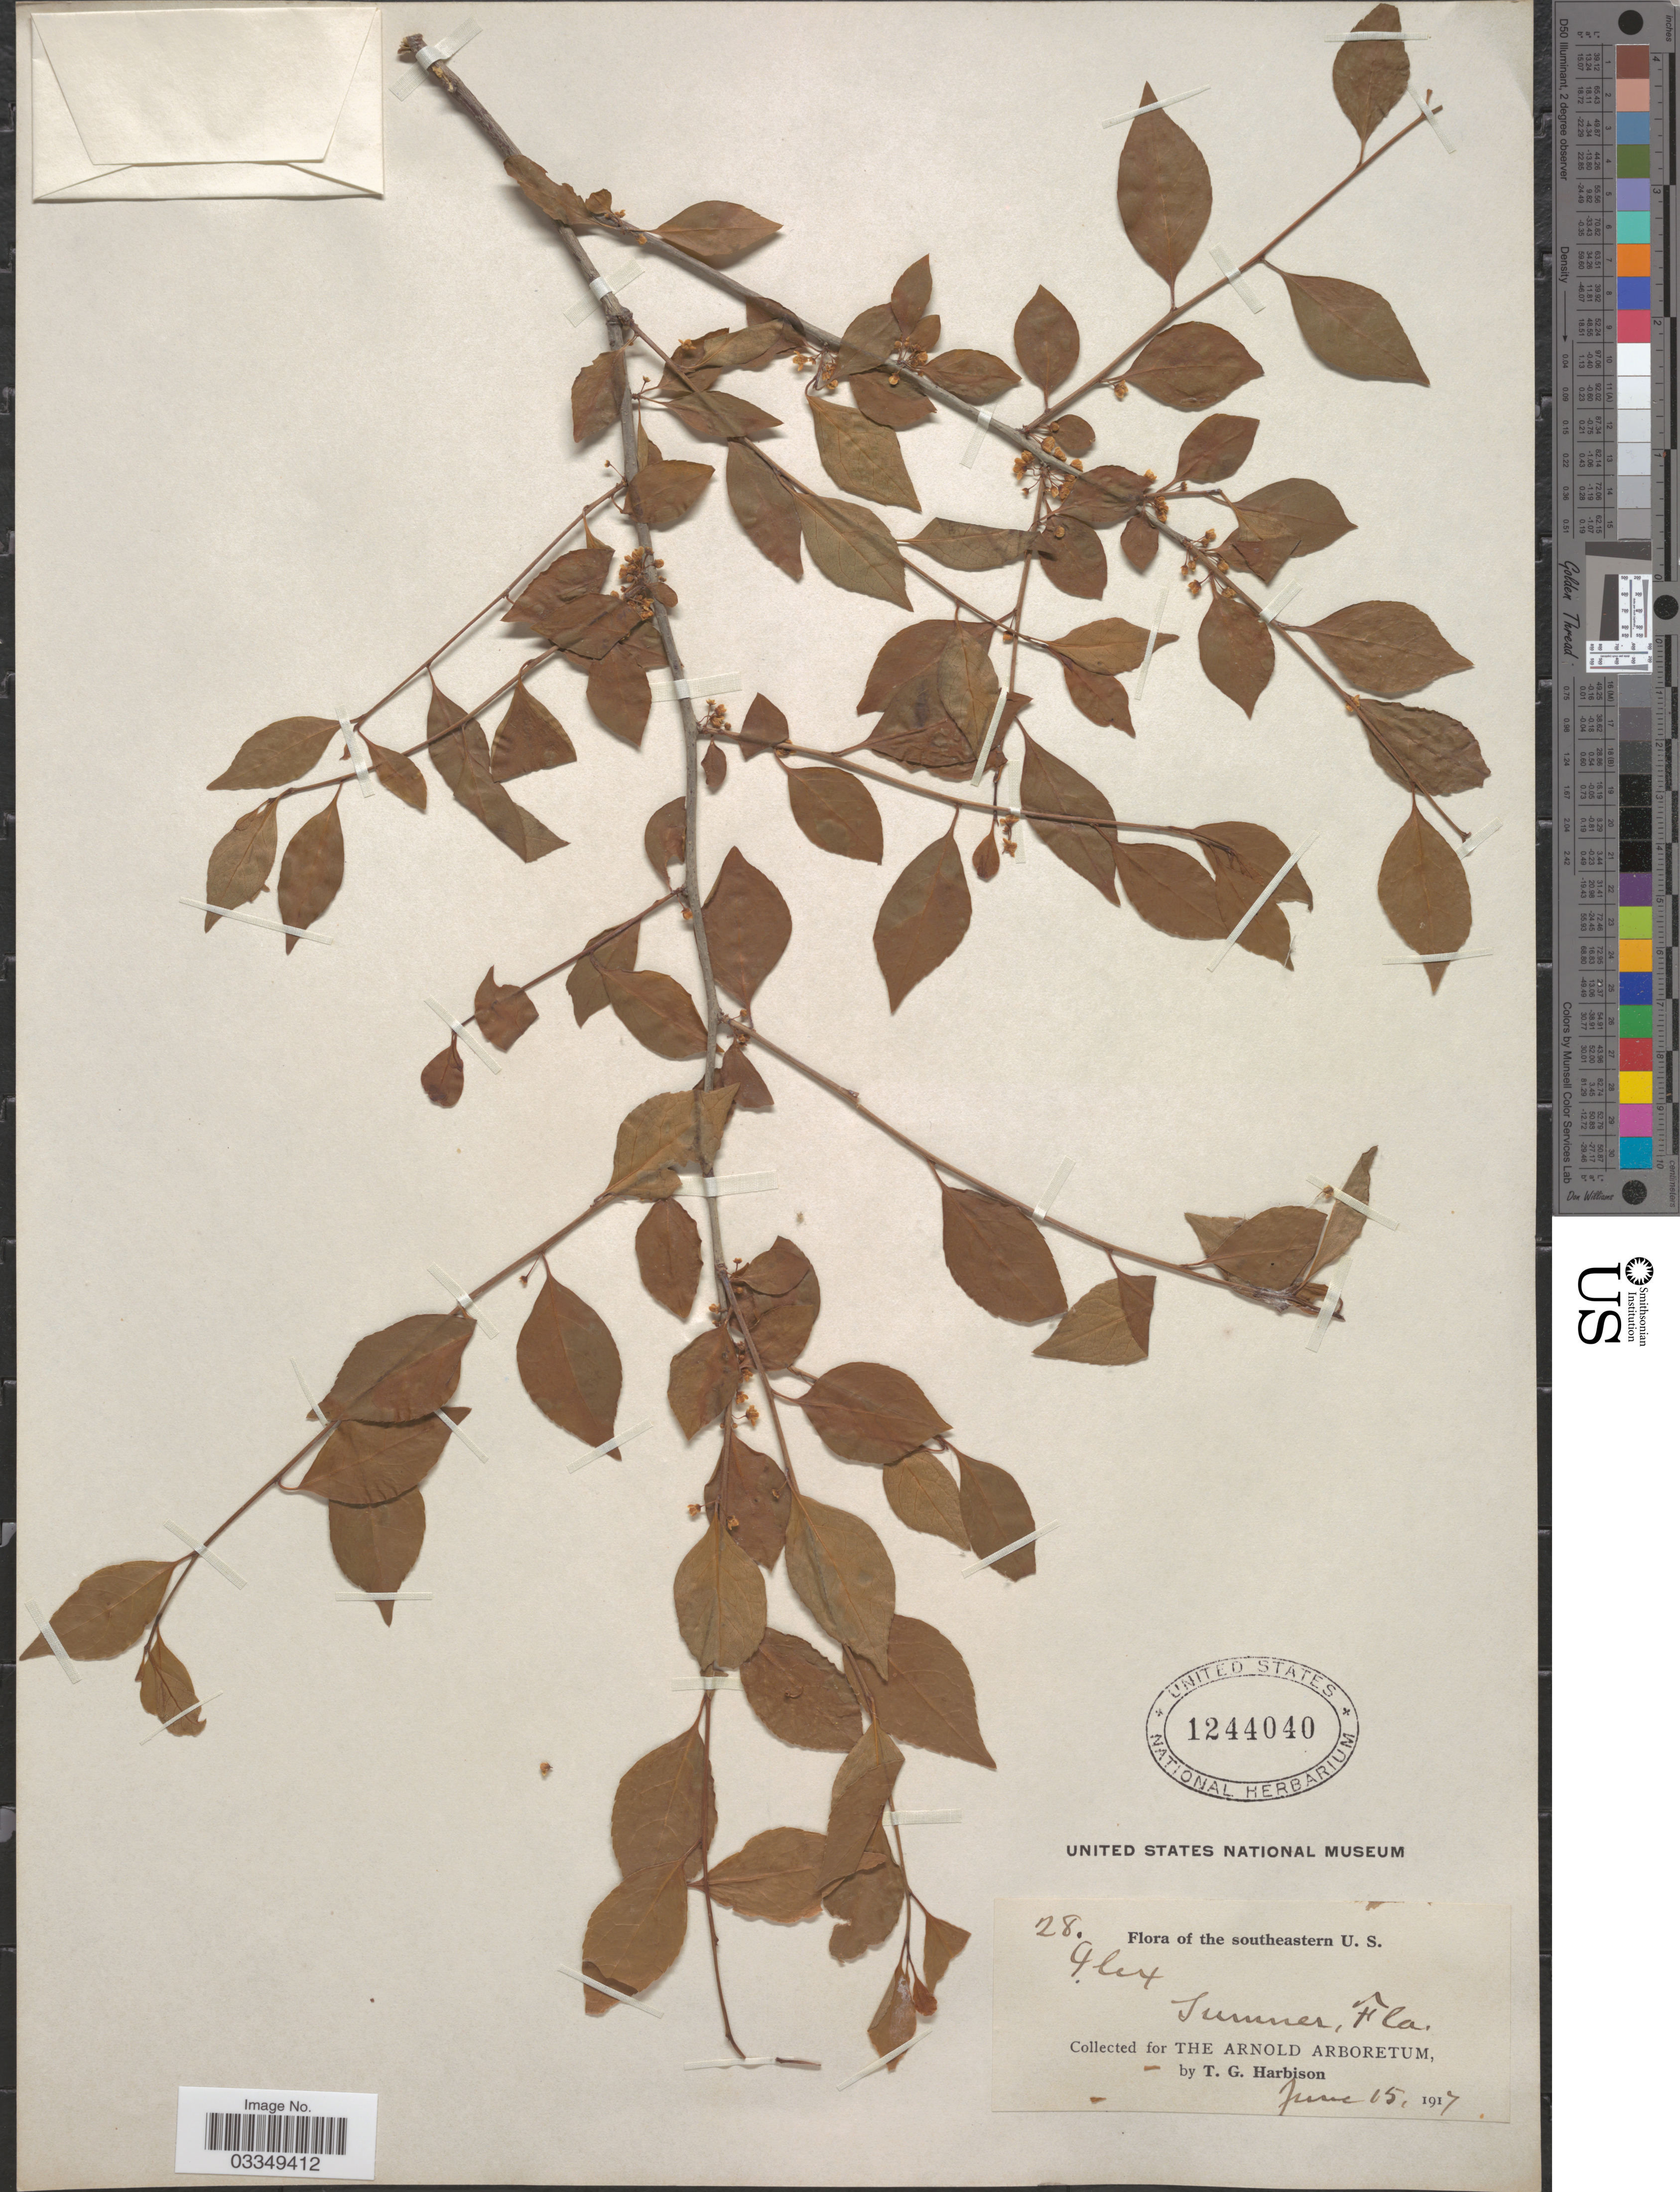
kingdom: Plantae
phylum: Tracheophyta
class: Magnoliopsida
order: Aquifoliales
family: Aquifoliaceae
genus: Ilex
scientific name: Ilex caroliniana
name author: Trel.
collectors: T. Harbison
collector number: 28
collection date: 1917-06-15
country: United States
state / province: Florida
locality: Southeastern U.S. Sumner.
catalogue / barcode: US 1244040